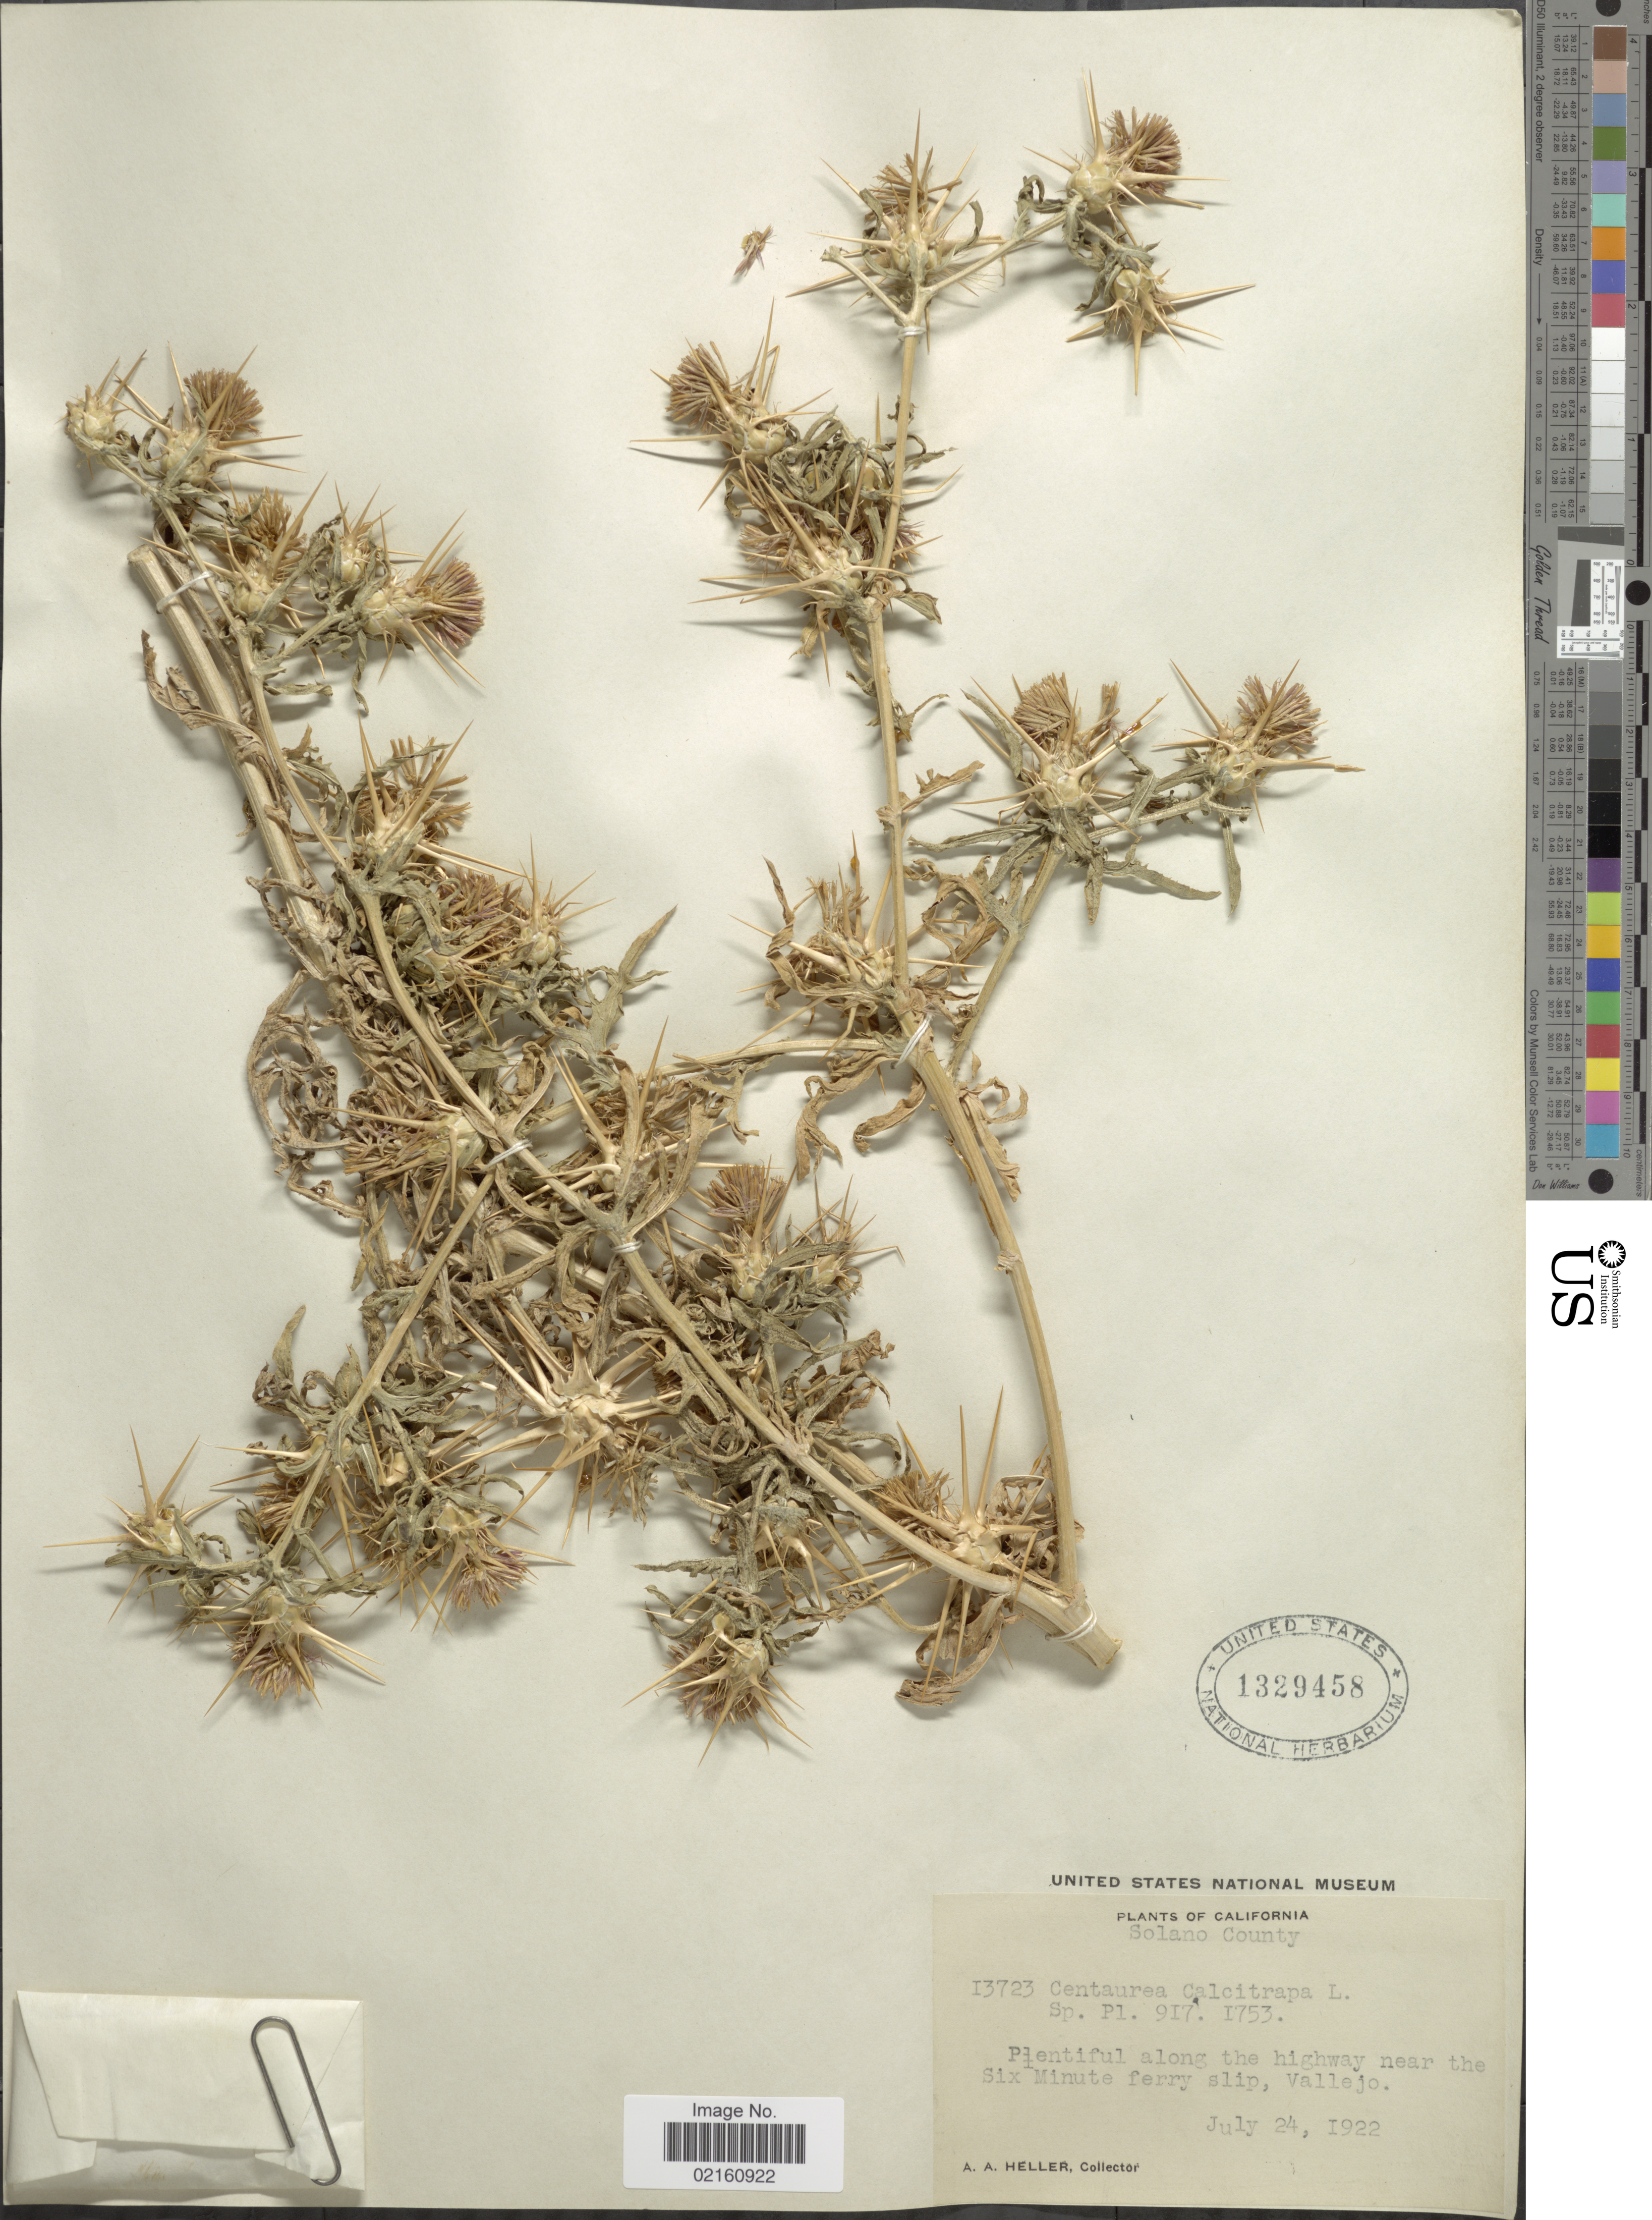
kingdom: Plantae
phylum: Tracheophyta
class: Magnoliopsida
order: Asterales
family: Asteraceae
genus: Centaurea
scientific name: Centaurea calcitrapa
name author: L.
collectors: A. A. Heller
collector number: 13723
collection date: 1922-07-24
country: United States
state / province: California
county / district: Solano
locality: Solano County, highway near the Six Minute ferry slip, Vallejo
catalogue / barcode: US 1329458